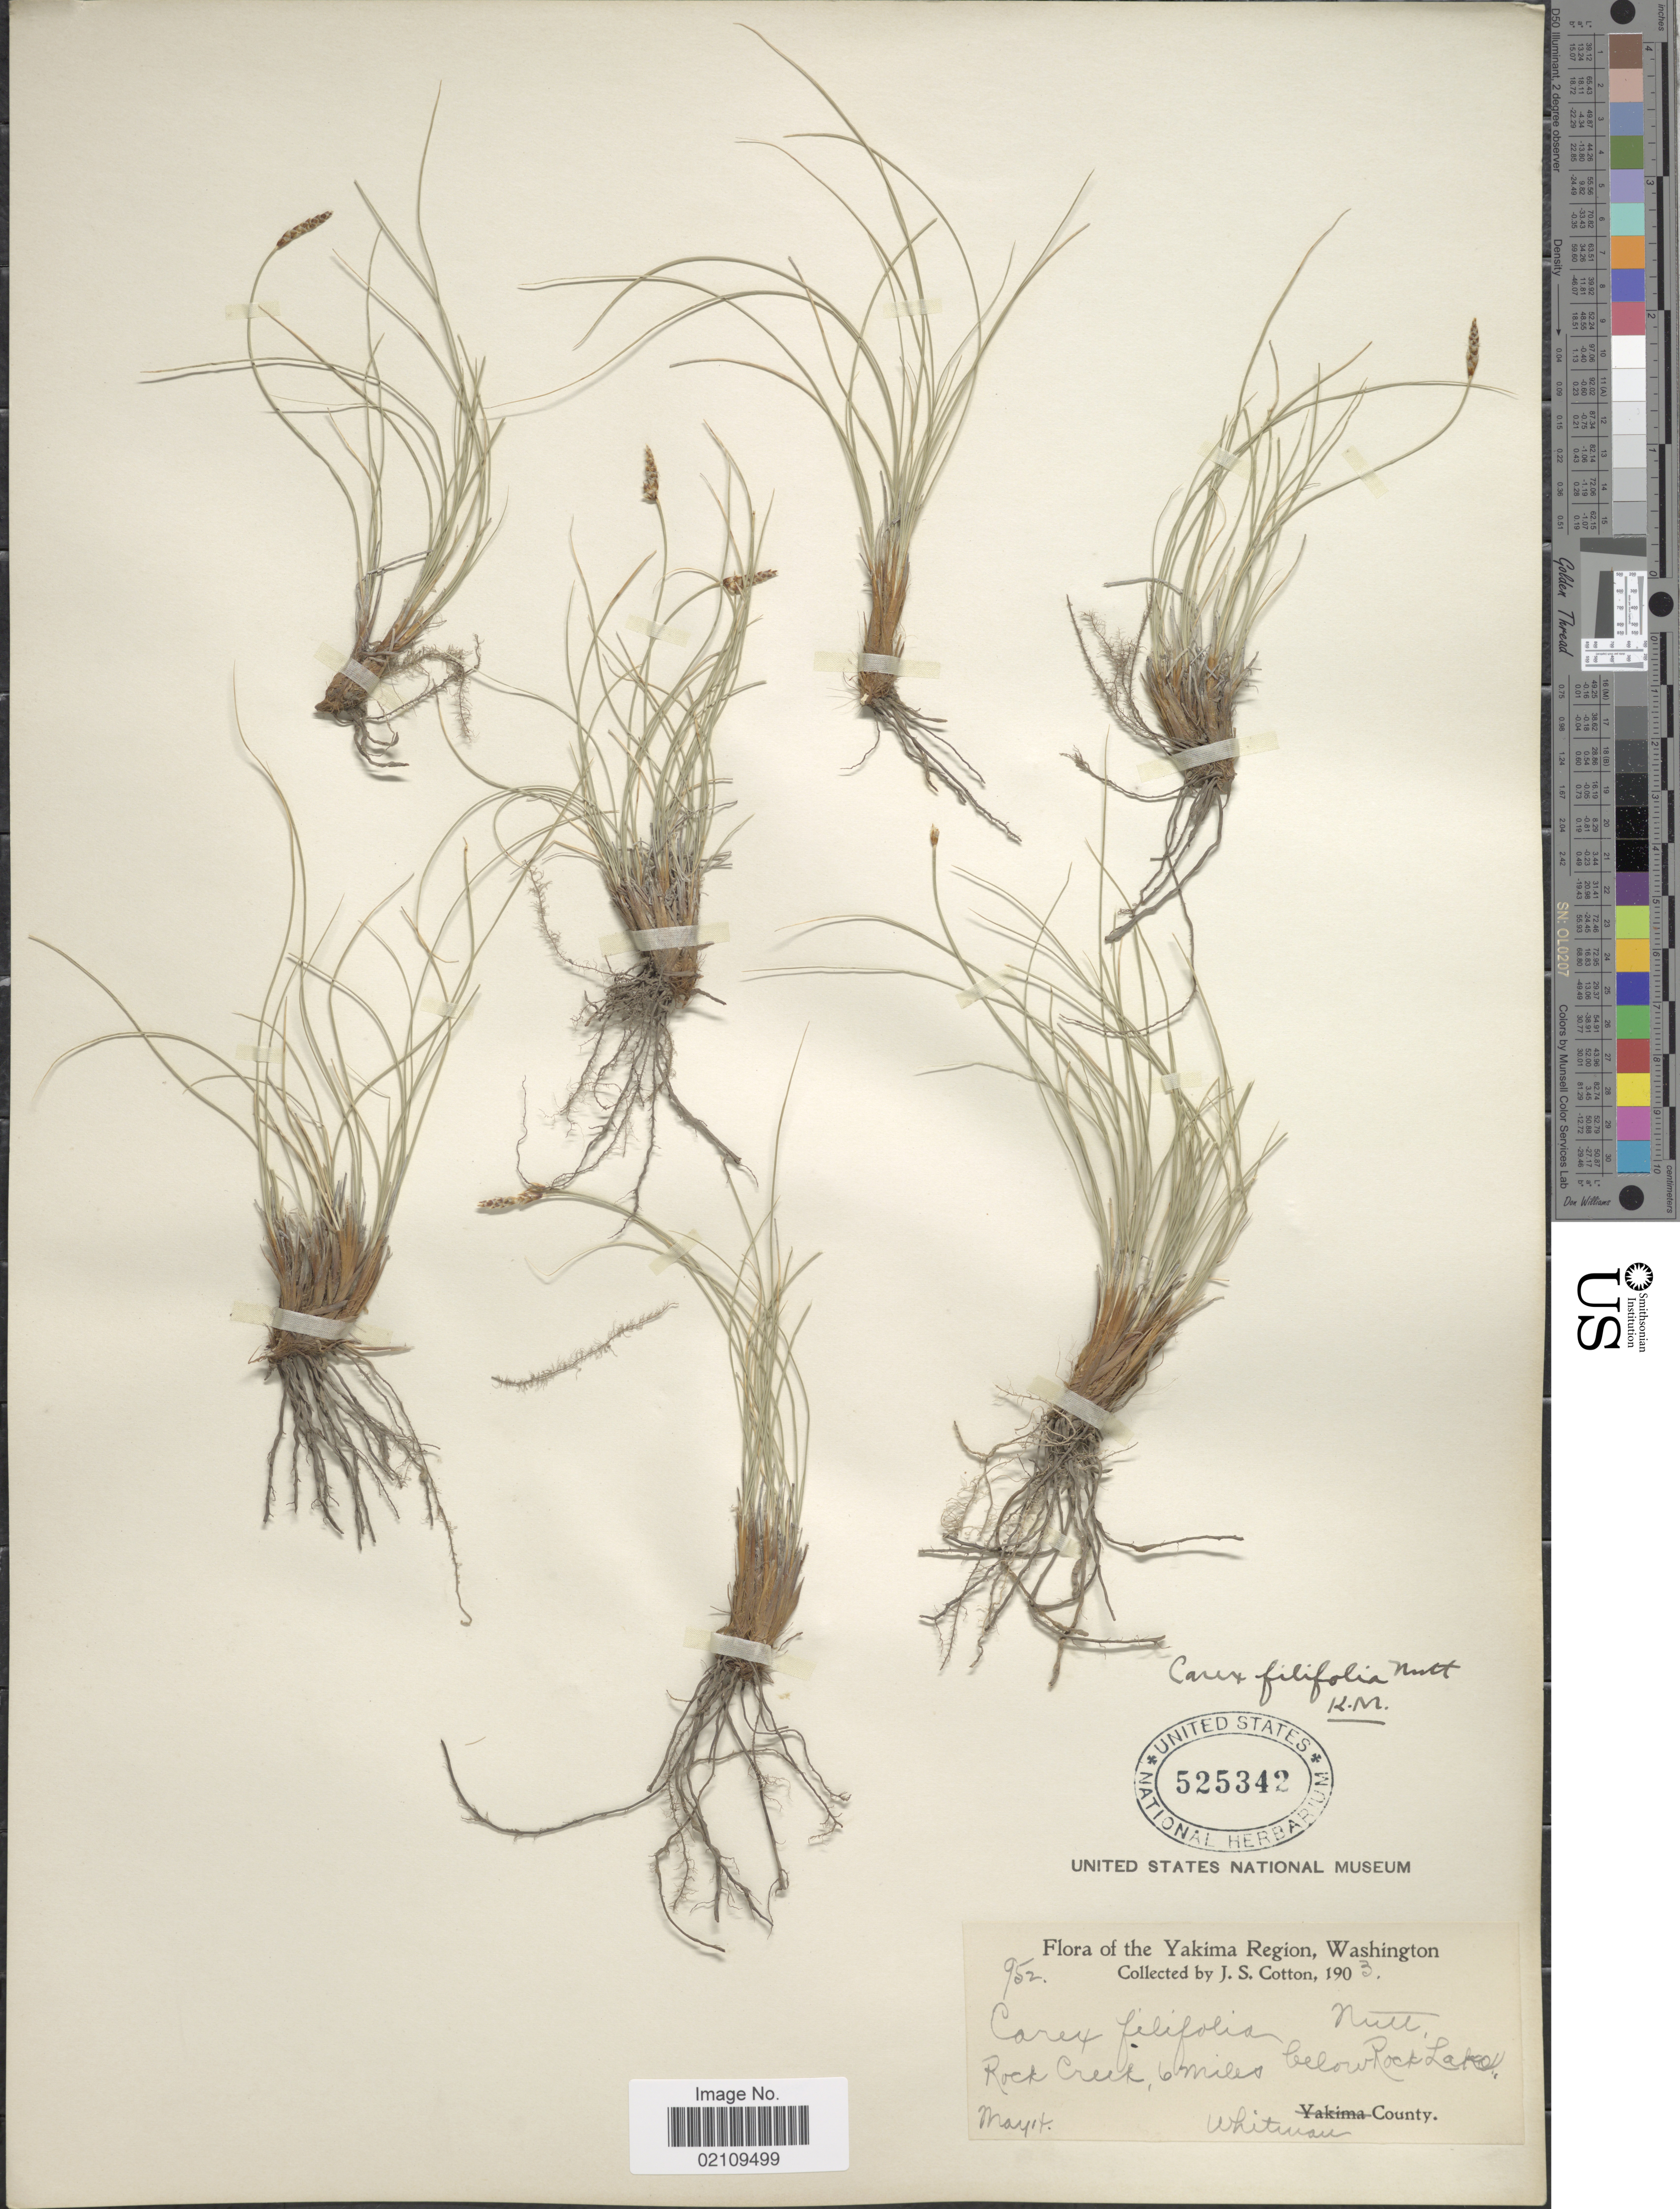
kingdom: Plantae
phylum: Tracheophyta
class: Liliopsida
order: Poales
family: Cyperaceae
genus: Carex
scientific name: Carex filifolia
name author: Nutt.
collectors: J. S. Cotton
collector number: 952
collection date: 1903-05-14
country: United States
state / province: Washington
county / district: Whitman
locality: The Yakima Region, Rock Creek, 6 miles below Rock Lake, Whitman County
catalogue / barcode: US 525342